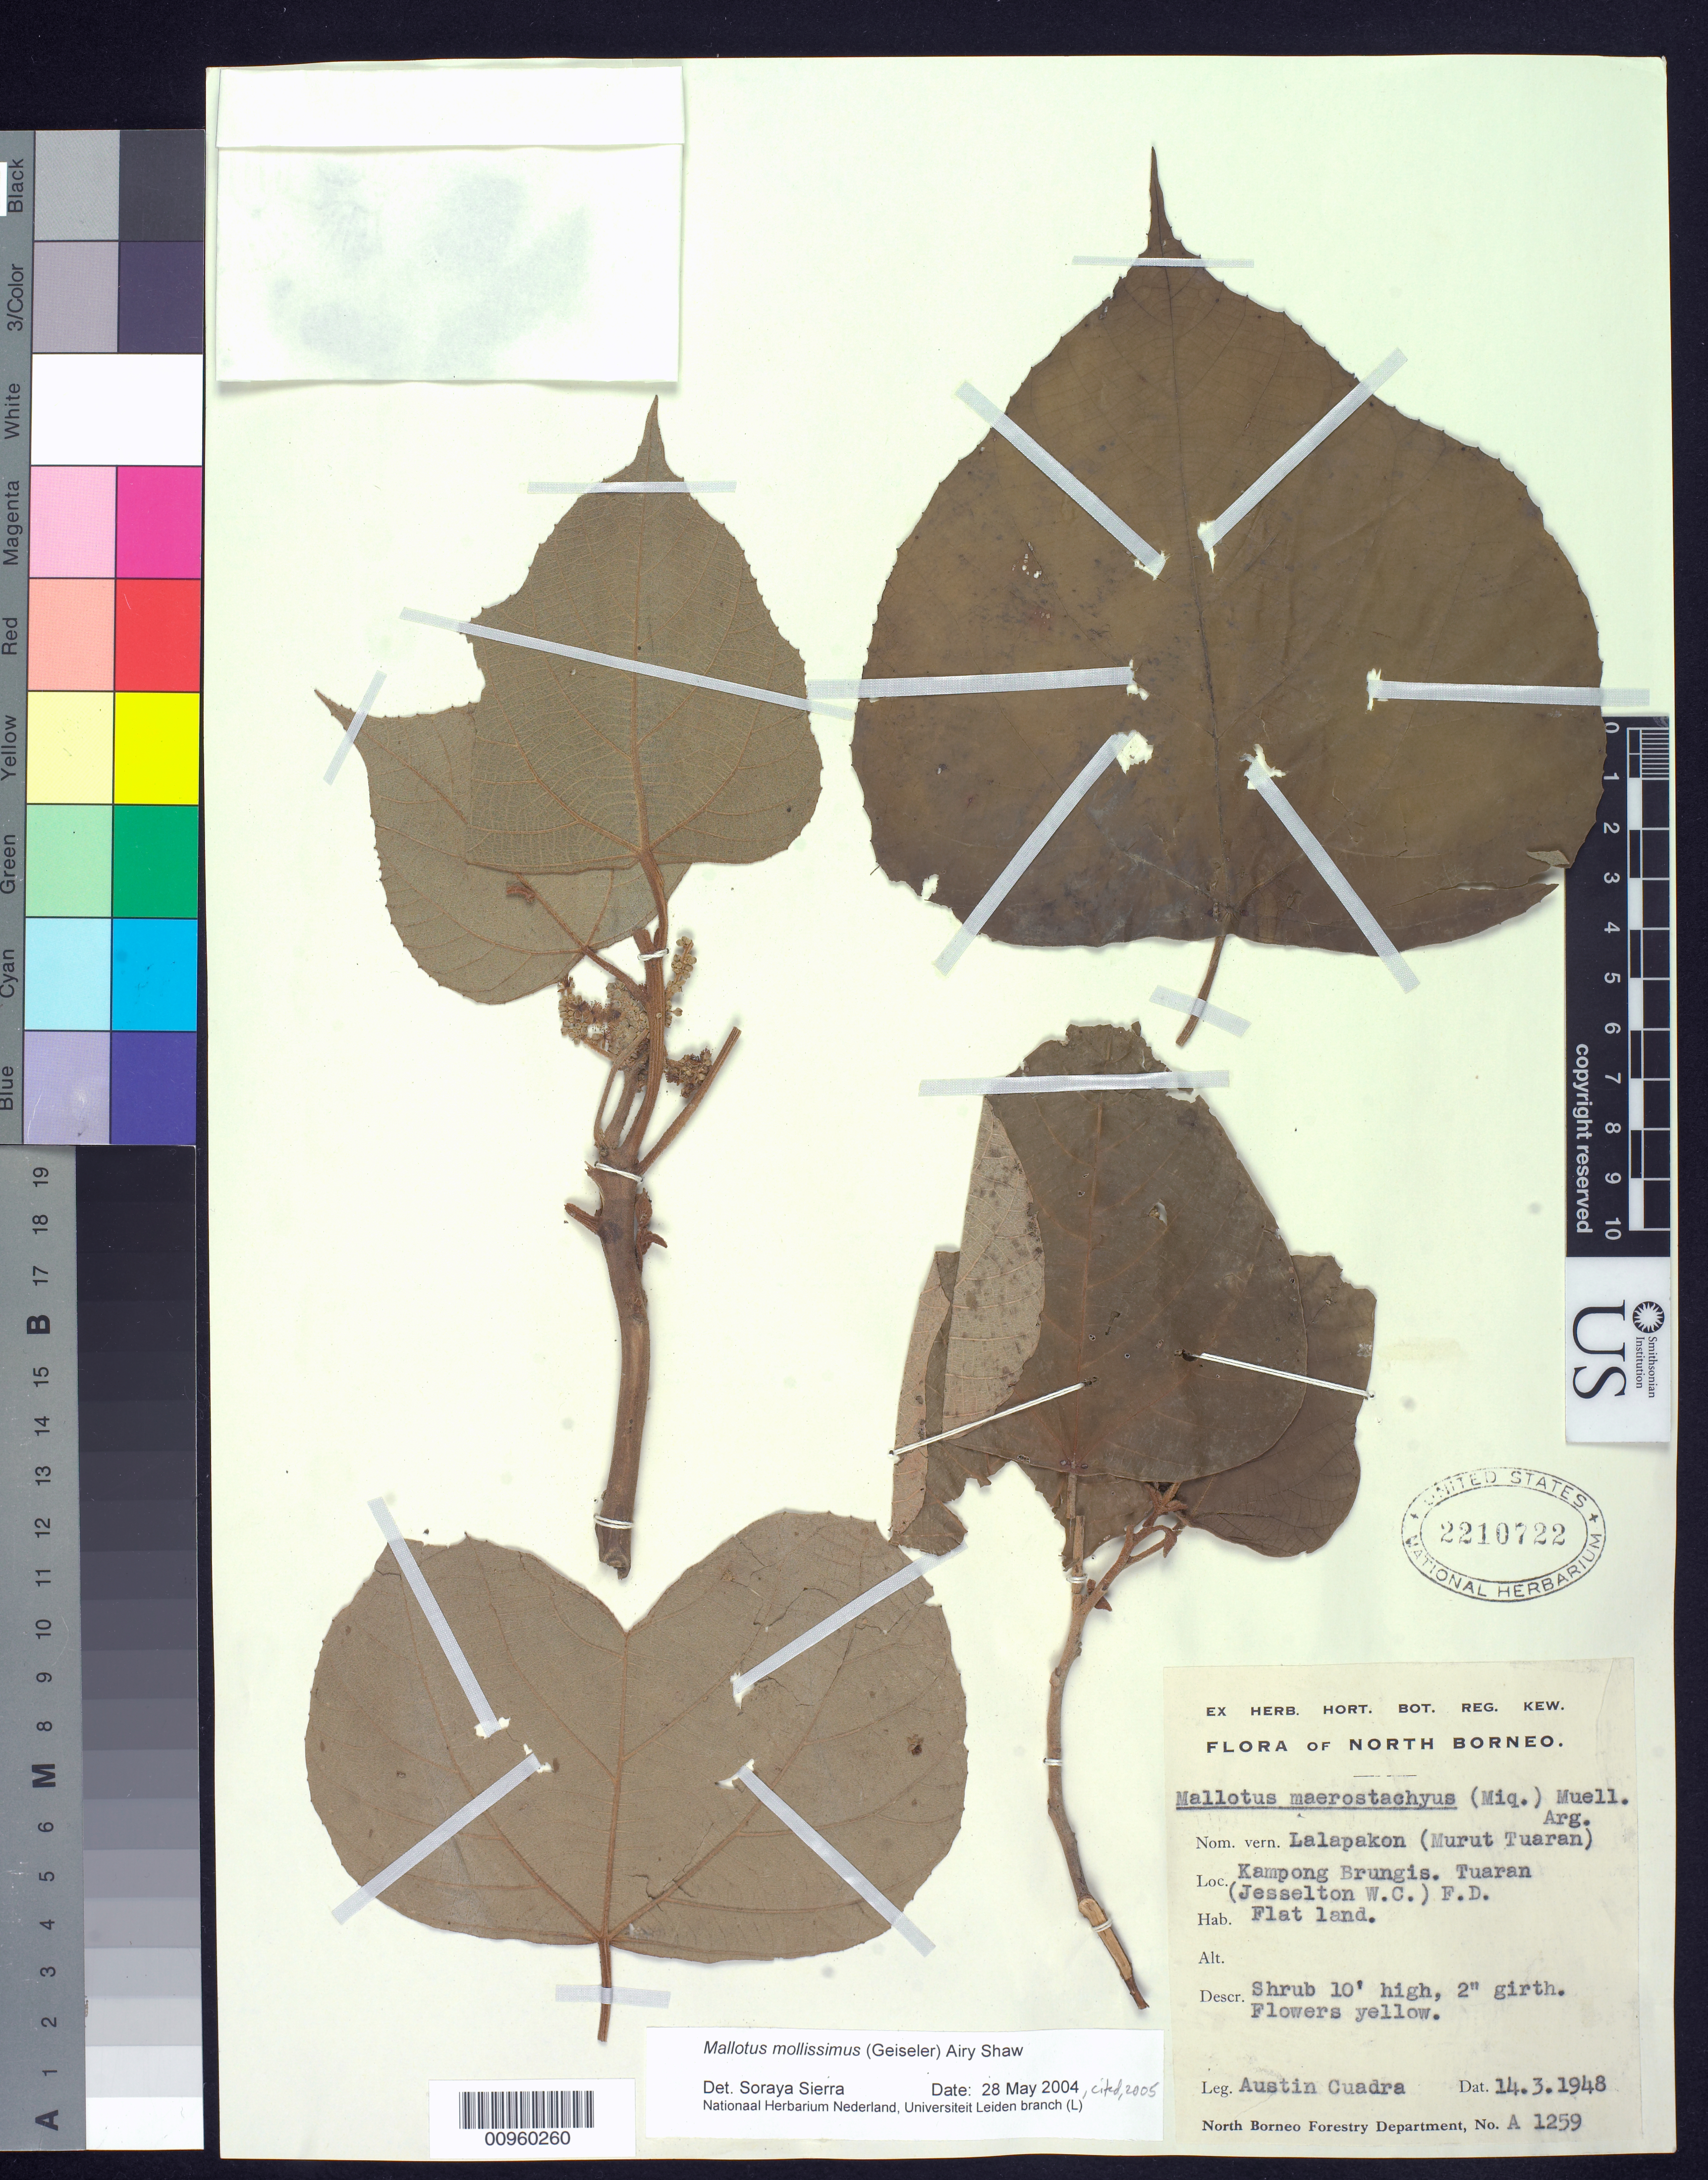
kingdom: Plantae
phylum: Tracheophyta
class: Magnoliopsida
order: Malpighiales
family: Euphorbiaceae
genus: Mallotus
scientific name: Mallotus mollissimus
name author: (Geiseler) Airy Shaw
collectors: A. Cuadra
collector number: A 1259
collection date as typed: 14 Mar 1948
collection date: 1948-03-14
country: Malaysia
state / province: Sabah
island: Borneo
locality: Kampong Brungis, Tuaran, Jesselton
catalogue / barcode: US 2210722